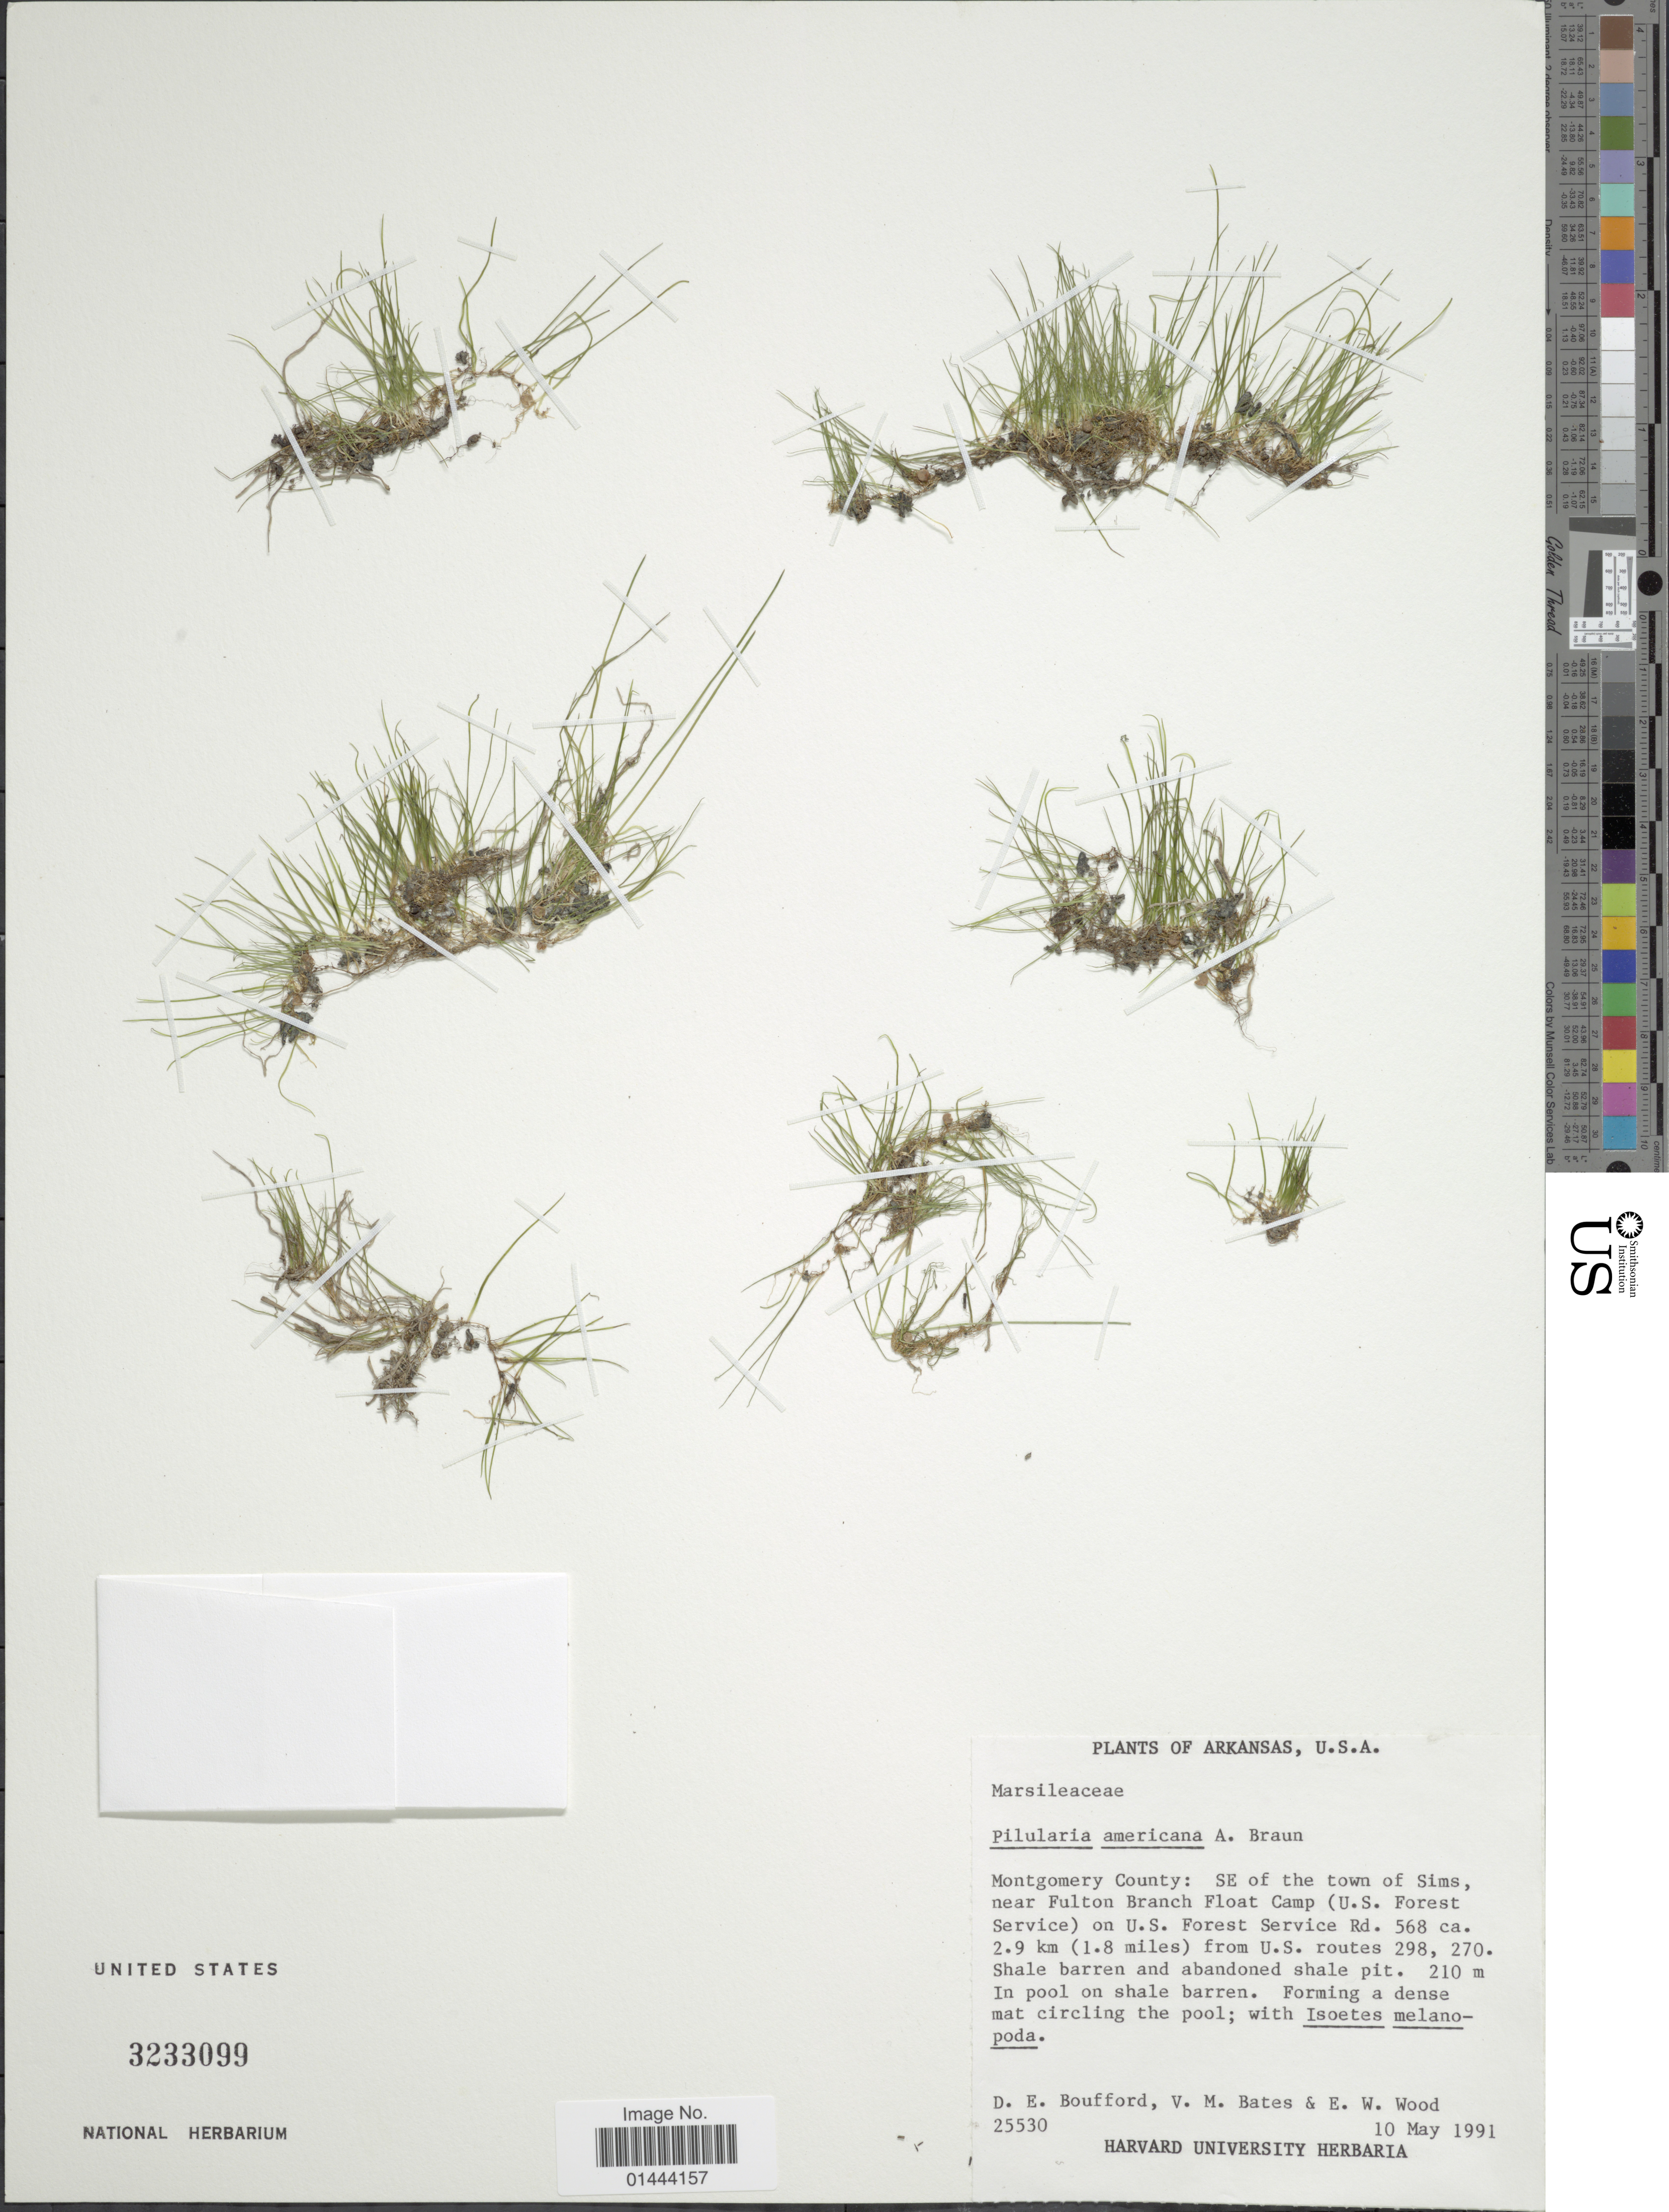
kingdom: Plantae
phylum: Tracheophyta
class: Polypodiopsida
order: Salviniales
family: Marsileaceae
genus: Pilularia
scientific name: Pilularia americana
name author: A. Braun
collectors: D. E. Boufford, V. Bates & E. Wood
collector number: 25530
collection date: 1991-05-10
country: United States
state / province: Arkansas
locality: Montgomery County: SE of the town of Sims, near Fulton Branch Float Camp (U.S. Forest Service) on the U.S. Forest Service Rd. 568 ca. 2.9 km (1.8 miles) from U.S. routes 298, 270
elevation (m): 210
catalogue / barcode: US 3233099